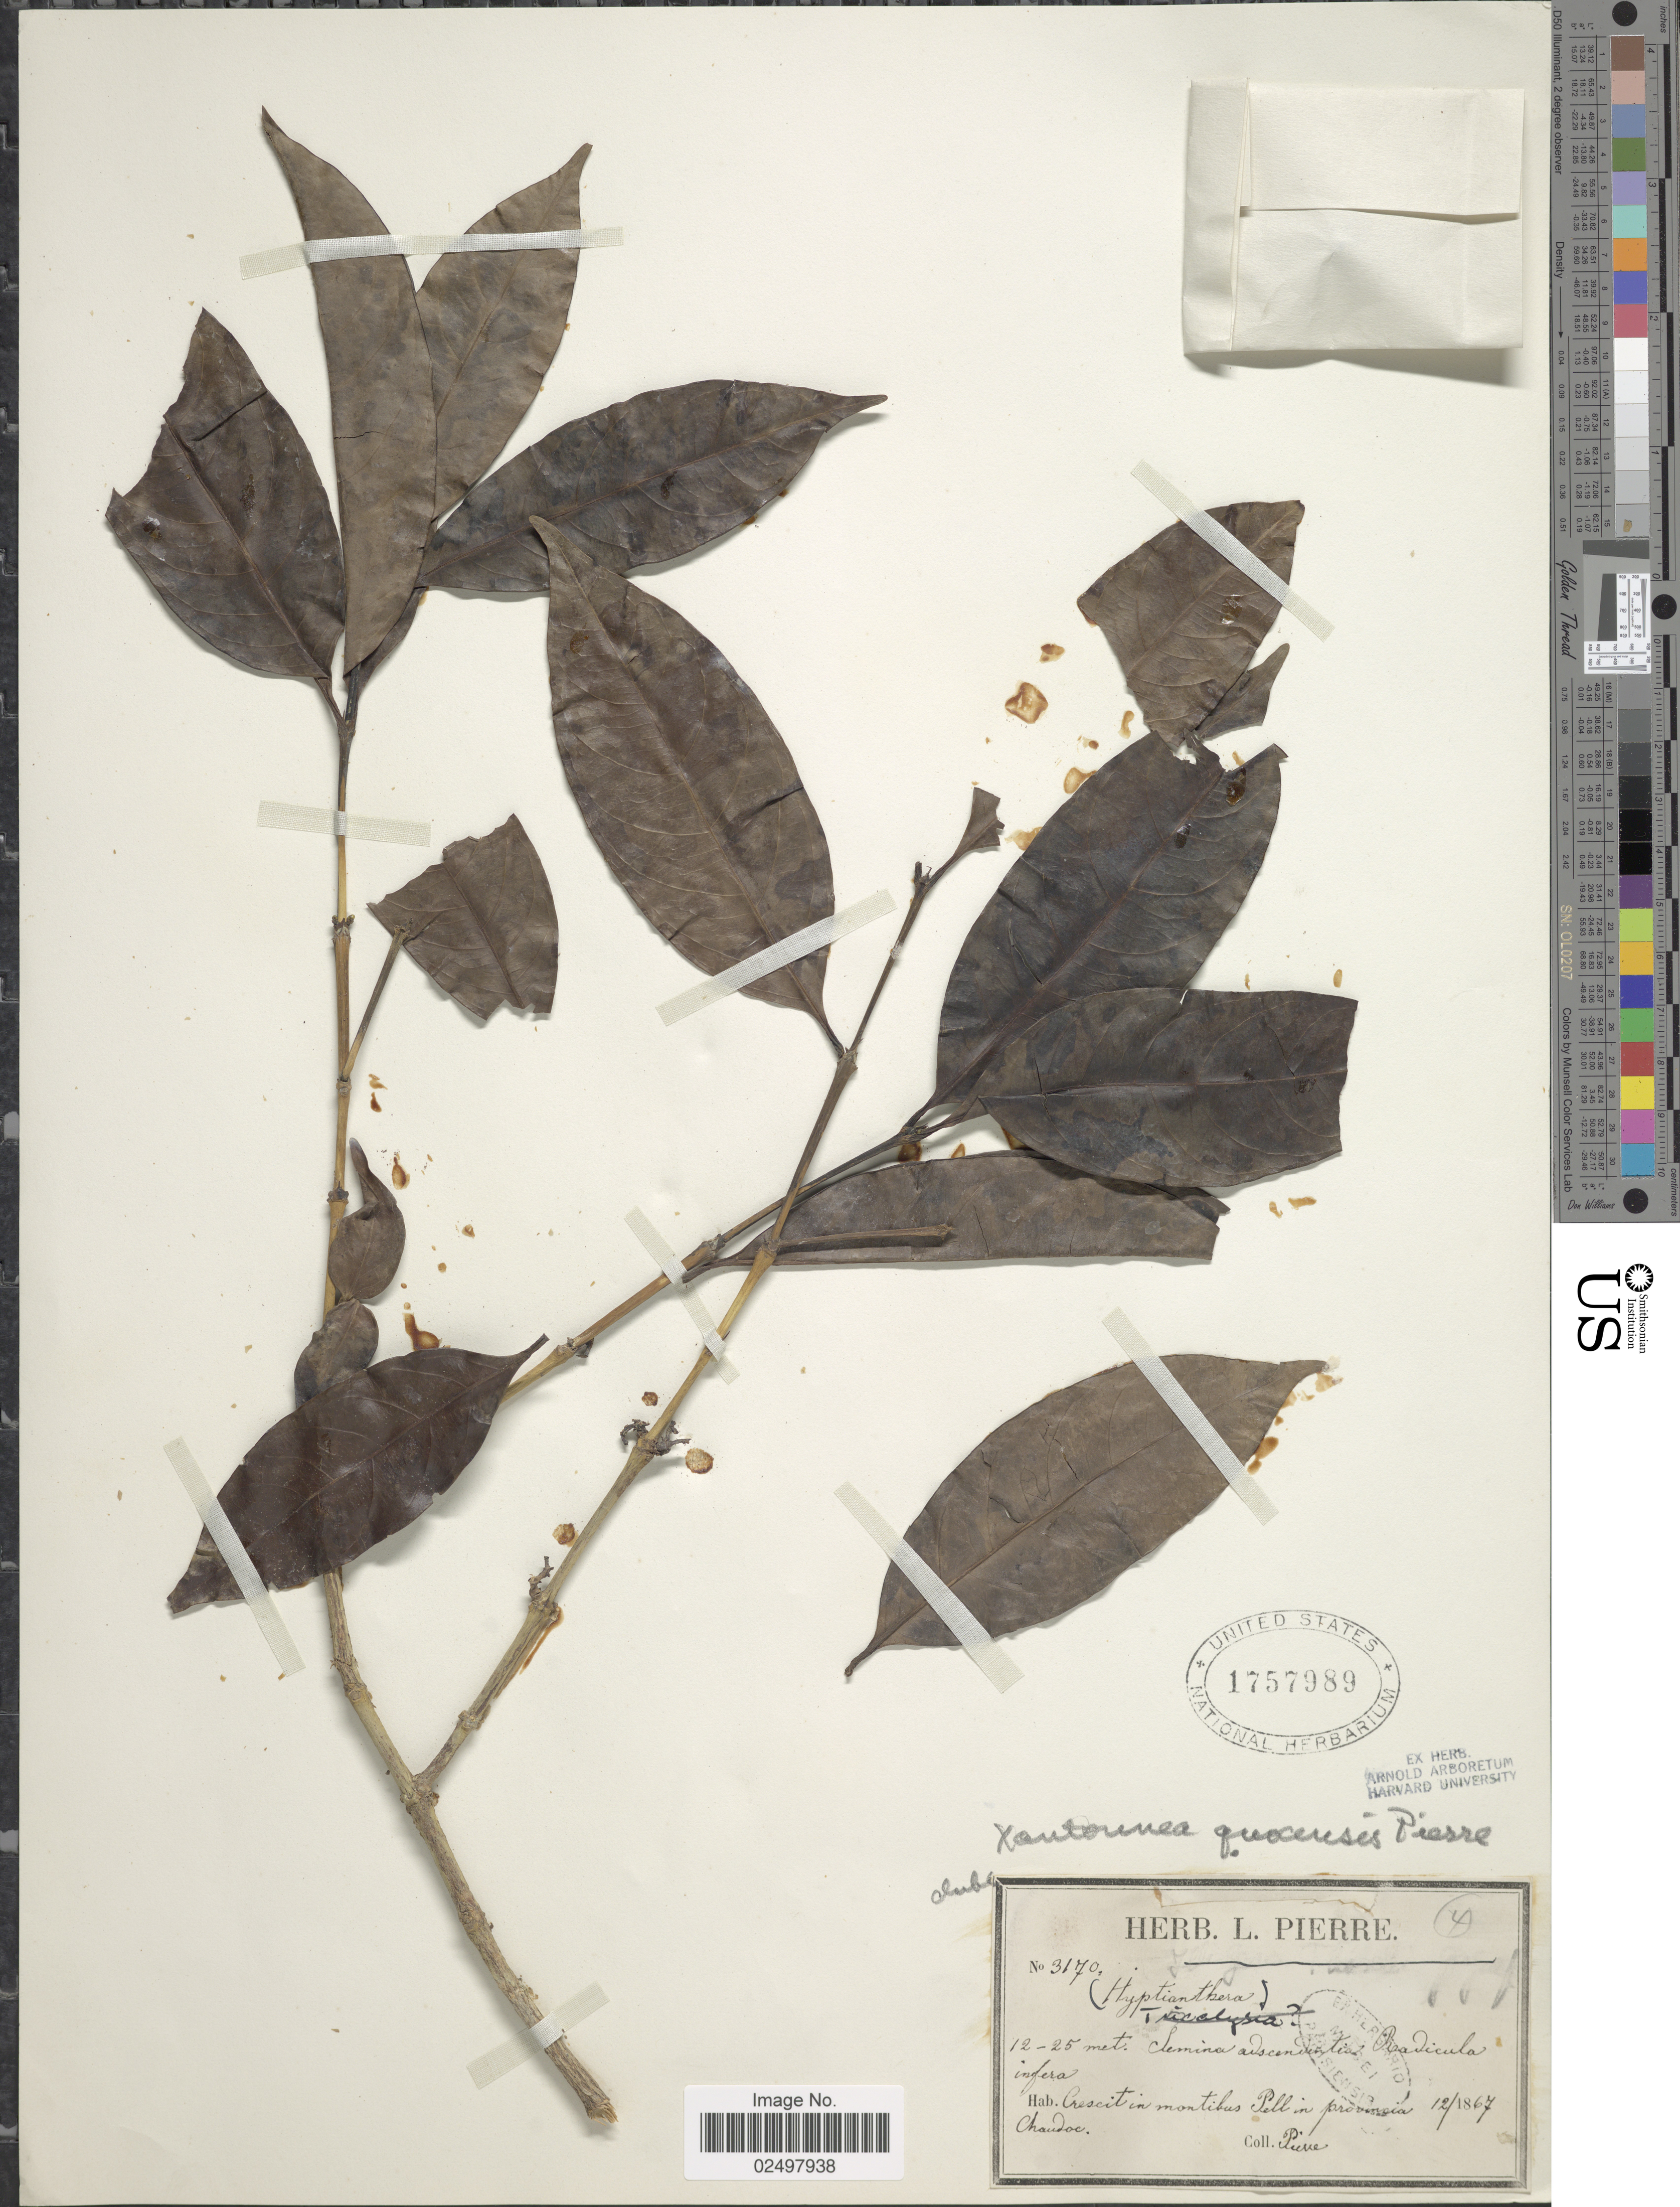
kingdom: Plantae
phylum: Tracheophyta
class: Magnoliopsida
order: Gentianales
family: Rubiaceae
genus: Xantonnea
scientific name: Xantonnea quocensis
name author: Pierre ex Pit.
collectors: L. Pierre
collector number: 3170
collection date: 1867-12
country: Vietnam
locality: In montibus Pell in prov. Chaudoc in Cochinchina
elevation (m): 12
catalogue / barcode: US 1757989